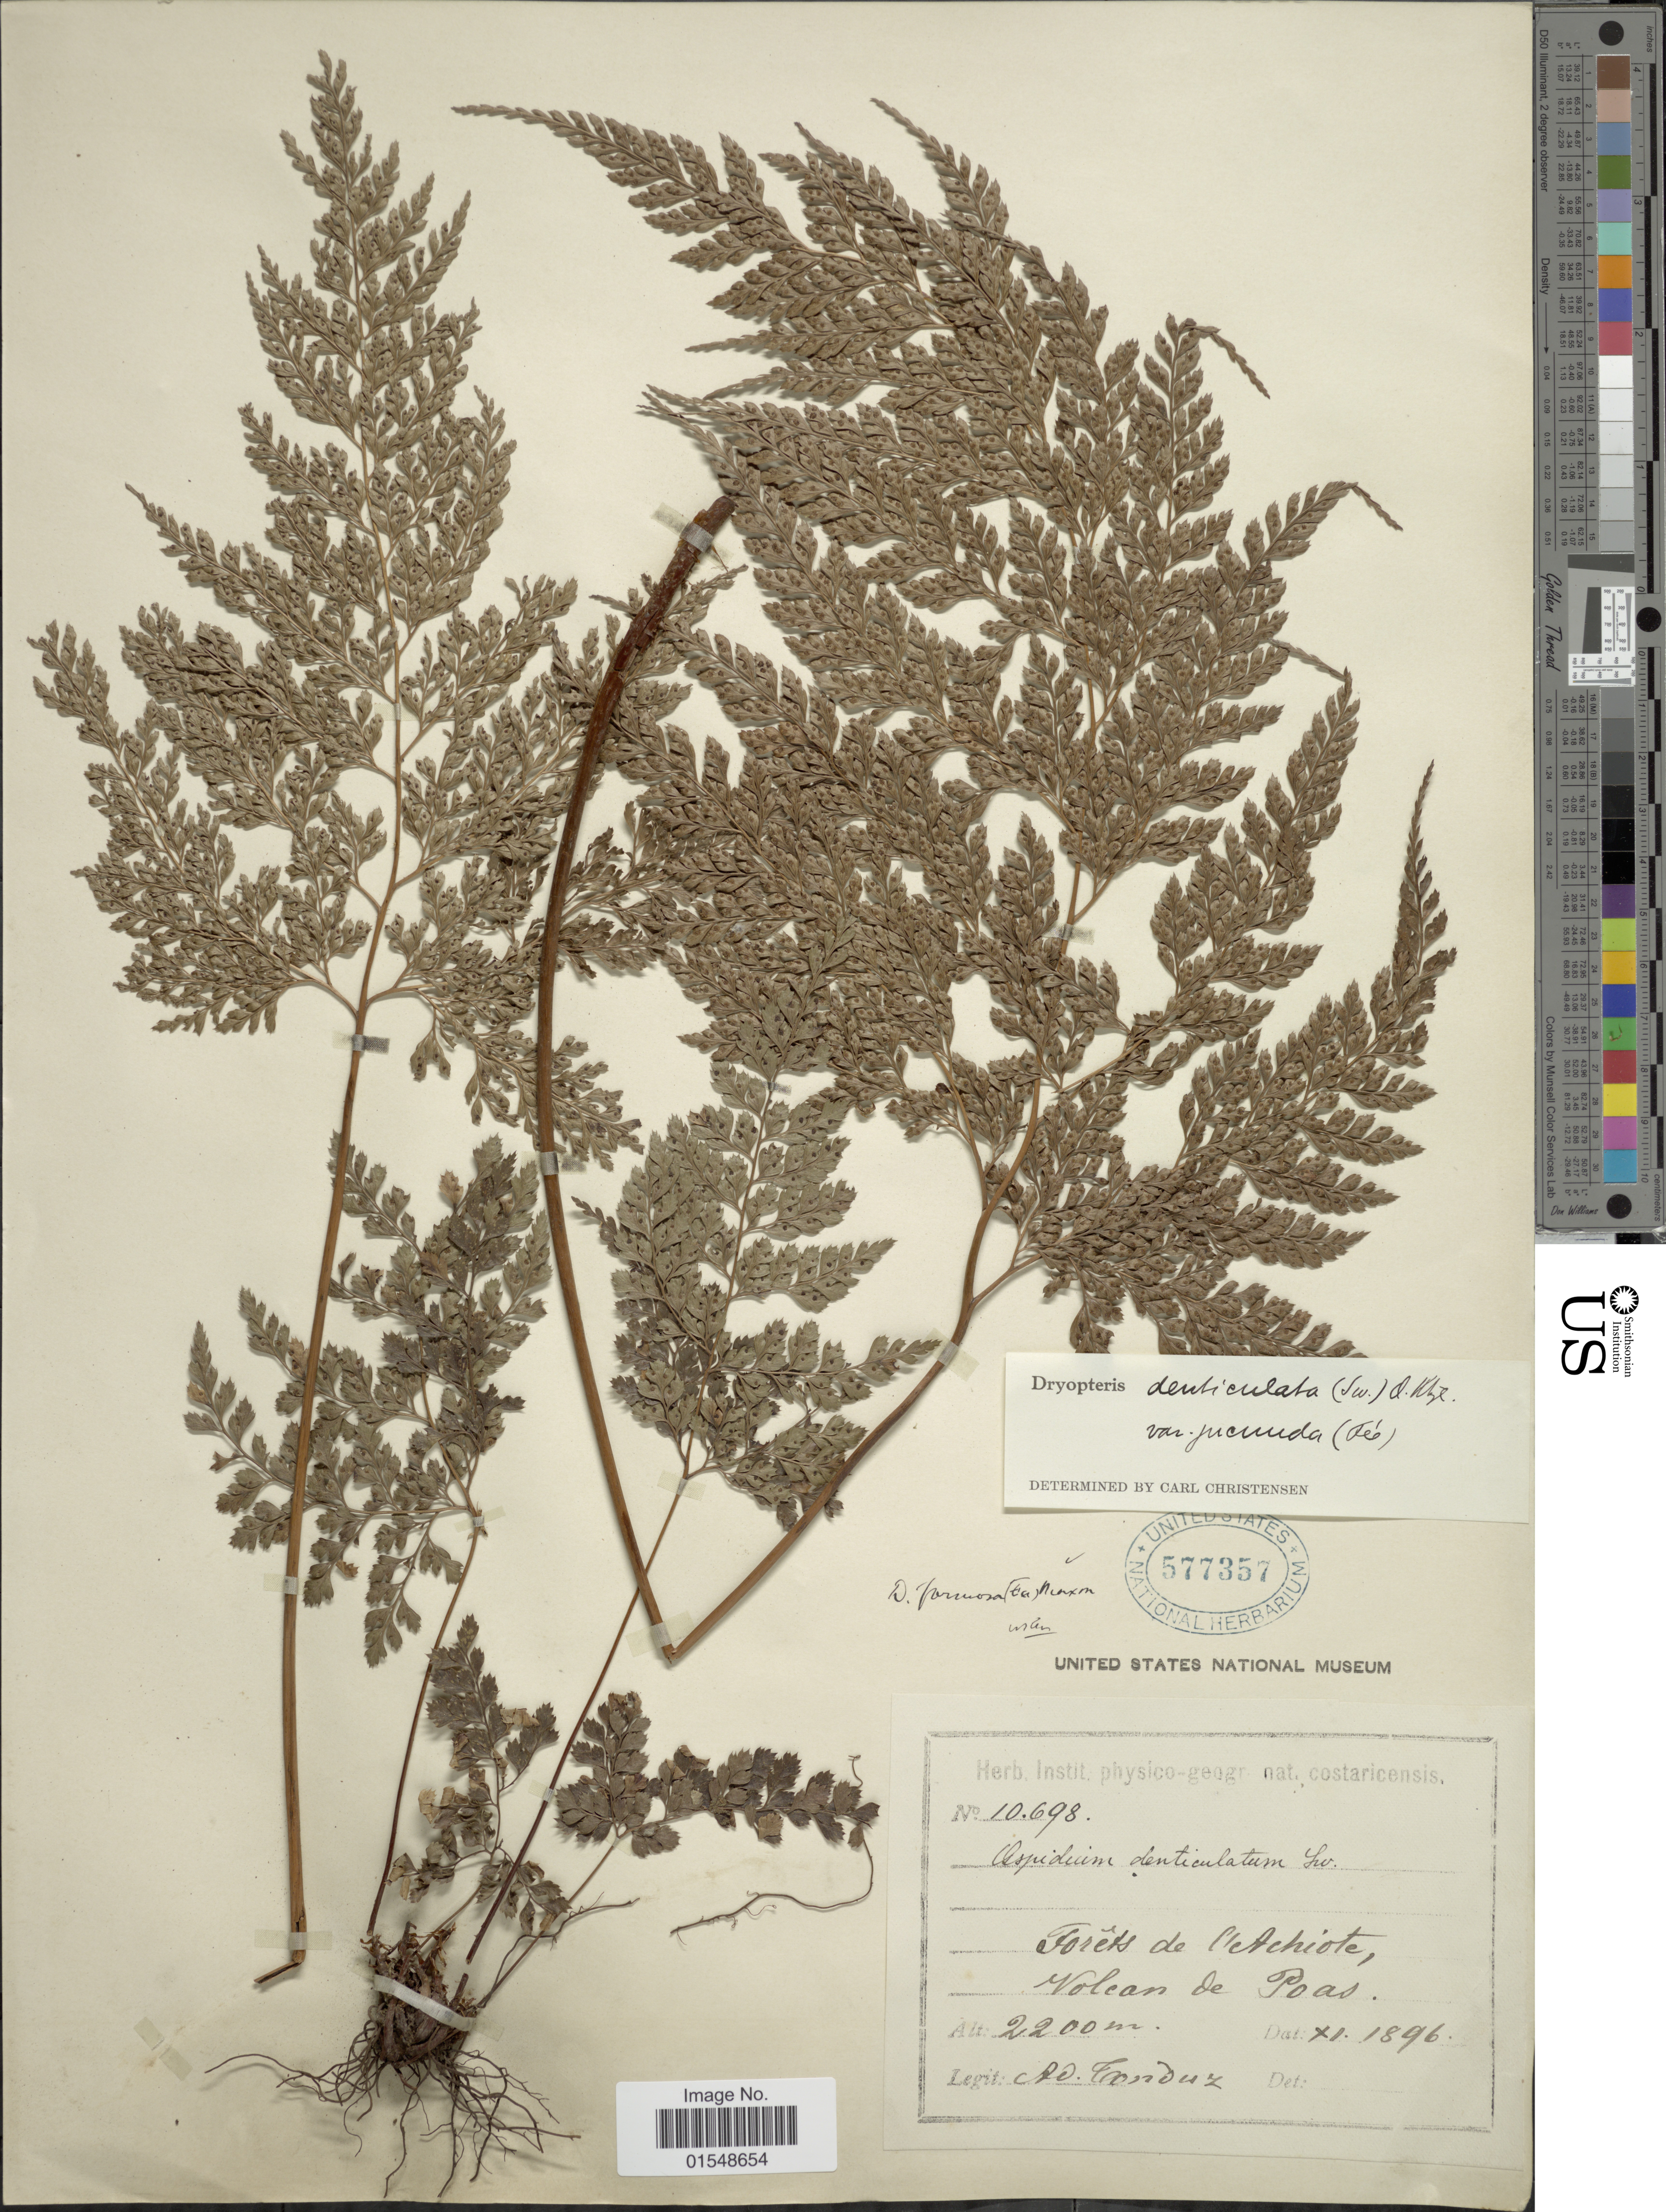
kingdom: Plantae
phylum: Tracheophyta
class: Polypodiopsida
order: Polypodiales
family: Dryopteridaceae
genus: Arachniodes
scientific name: Arachniodes denticulata var. jucunda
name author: (Fée) Lellinger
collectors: A. Fonduz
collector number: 10698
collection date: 1896-11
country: Costa Rica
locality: Forêts de Achiote, Volcan de Poas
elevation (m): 2200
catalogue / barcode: US 577357